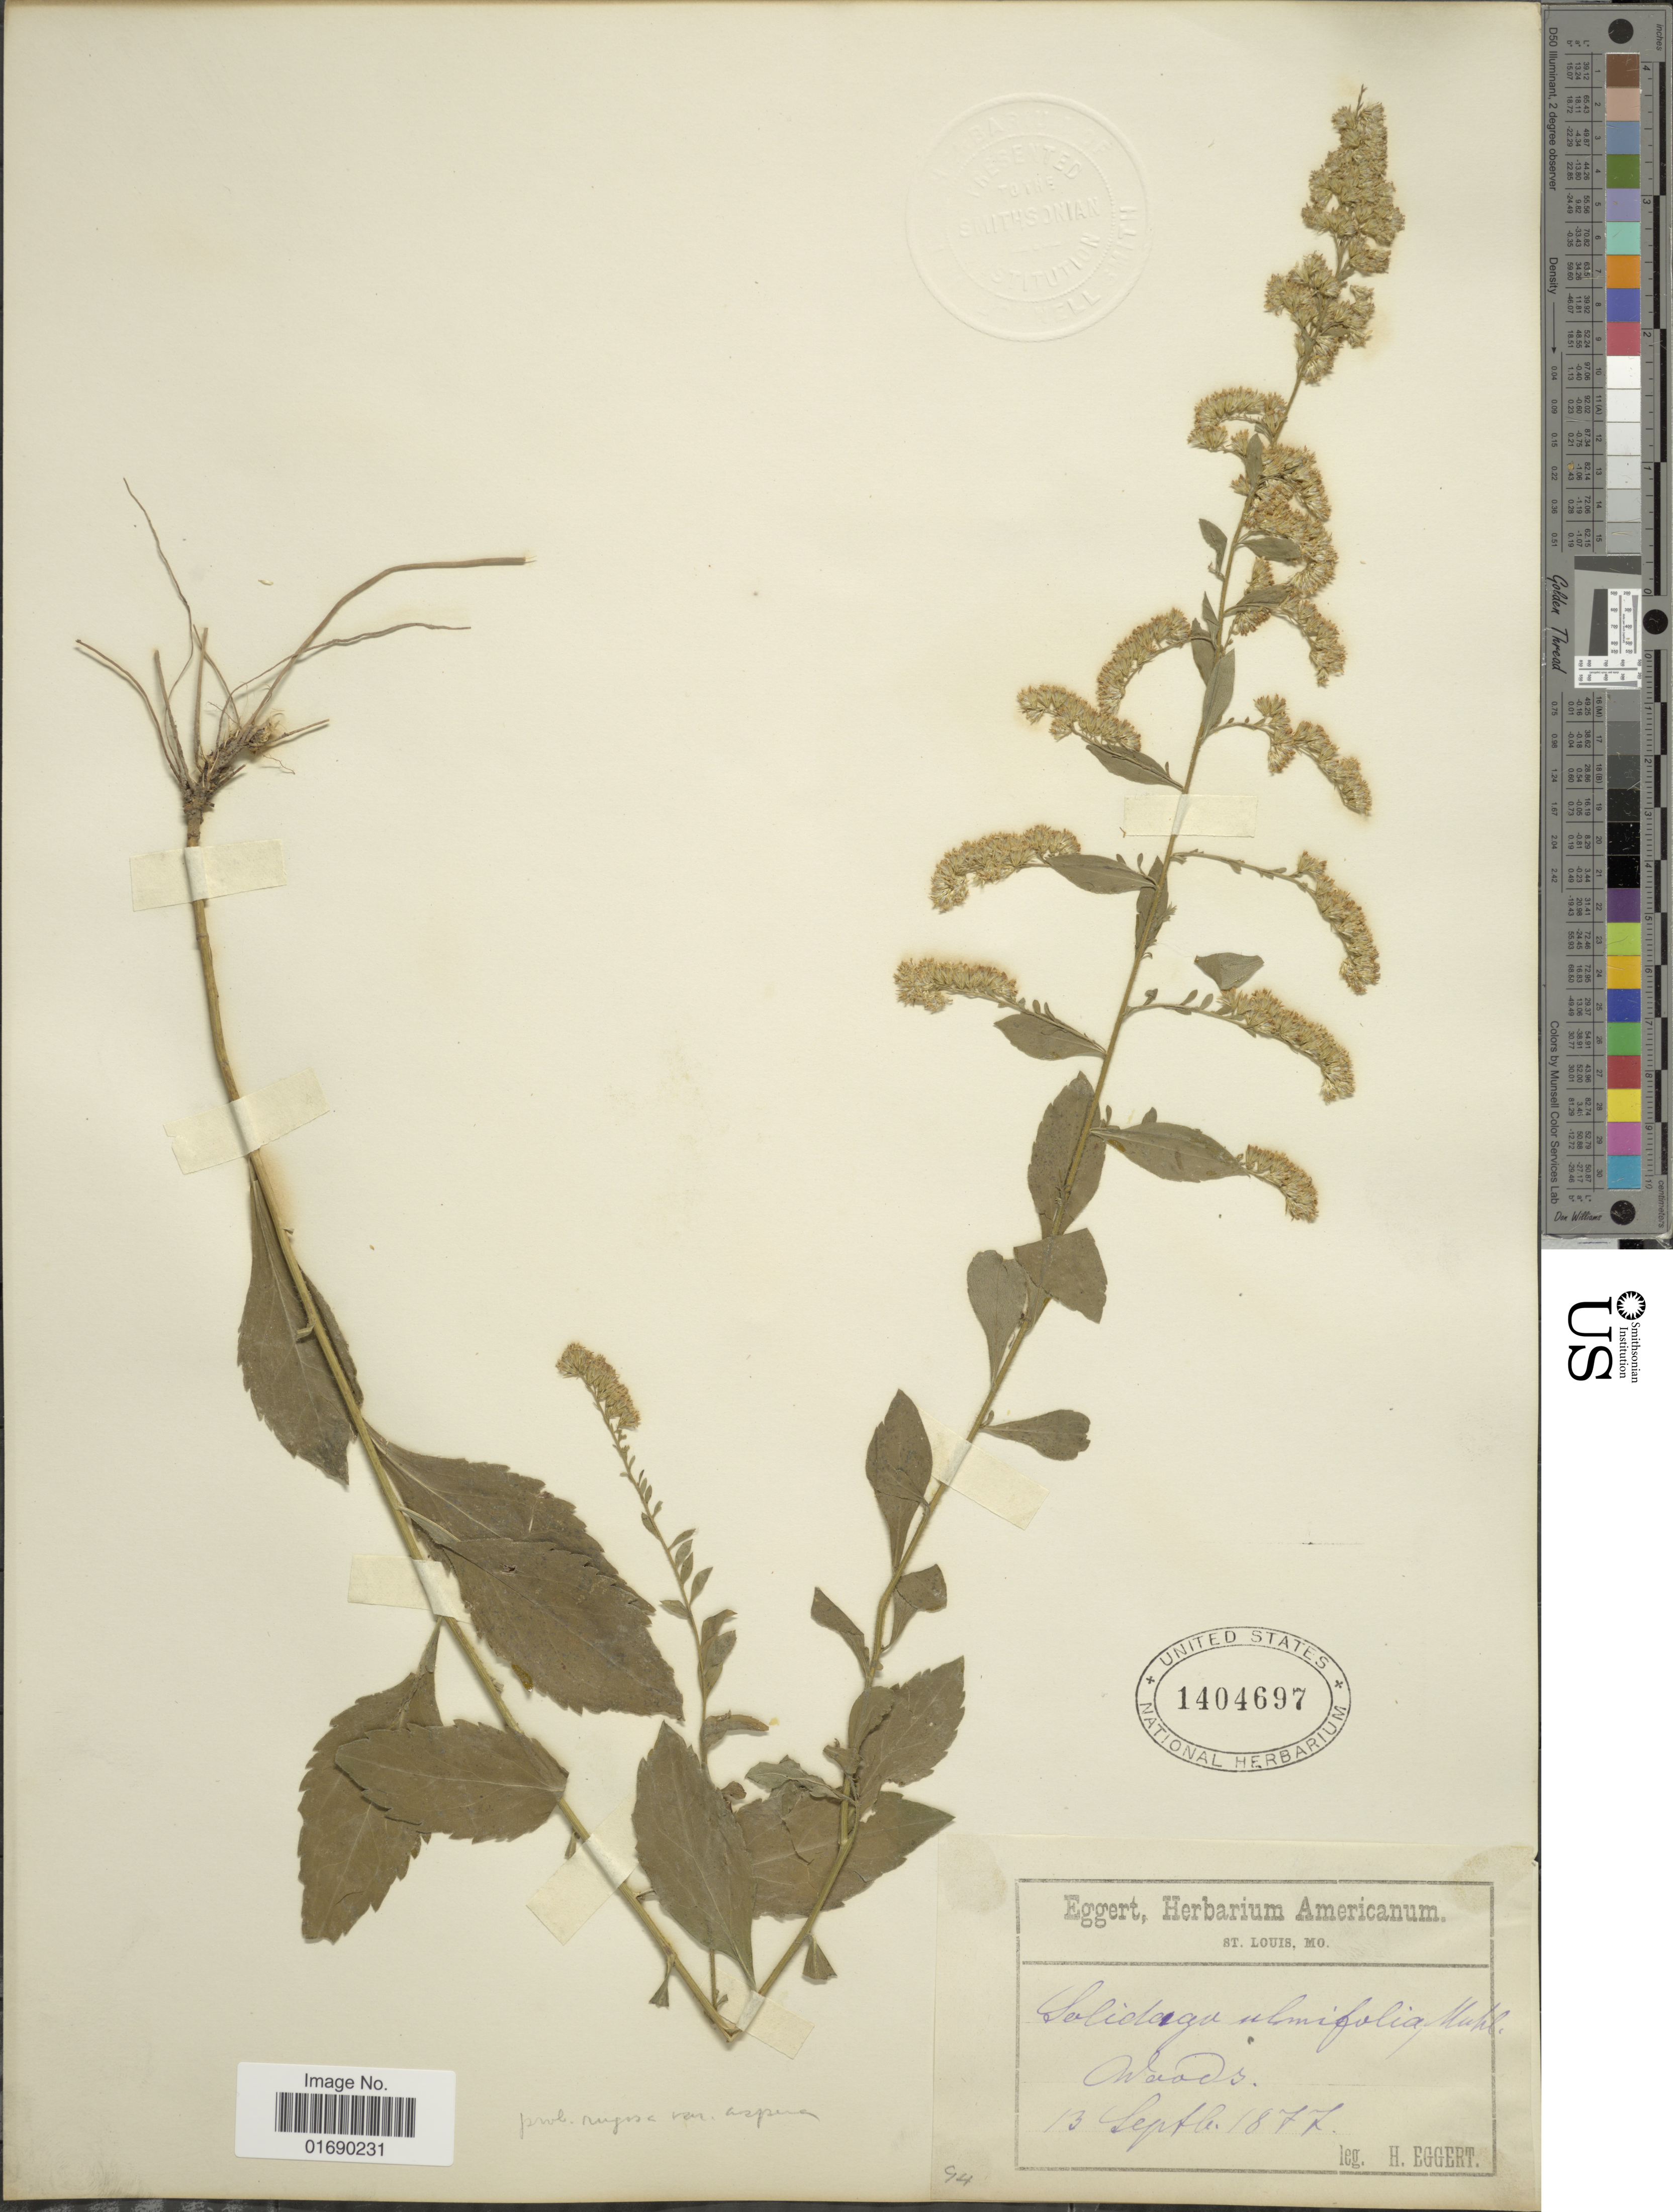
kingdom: Plantae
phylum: Tracheophyta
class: Magnoliopsida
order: Asterales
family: Asteraceae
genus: Solidago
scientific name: Solidago rugosa var. aspera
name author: (Aiton) Cronq.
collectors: H. Eggert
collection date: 1877-09-13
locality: Woods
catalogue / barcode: US 1404697